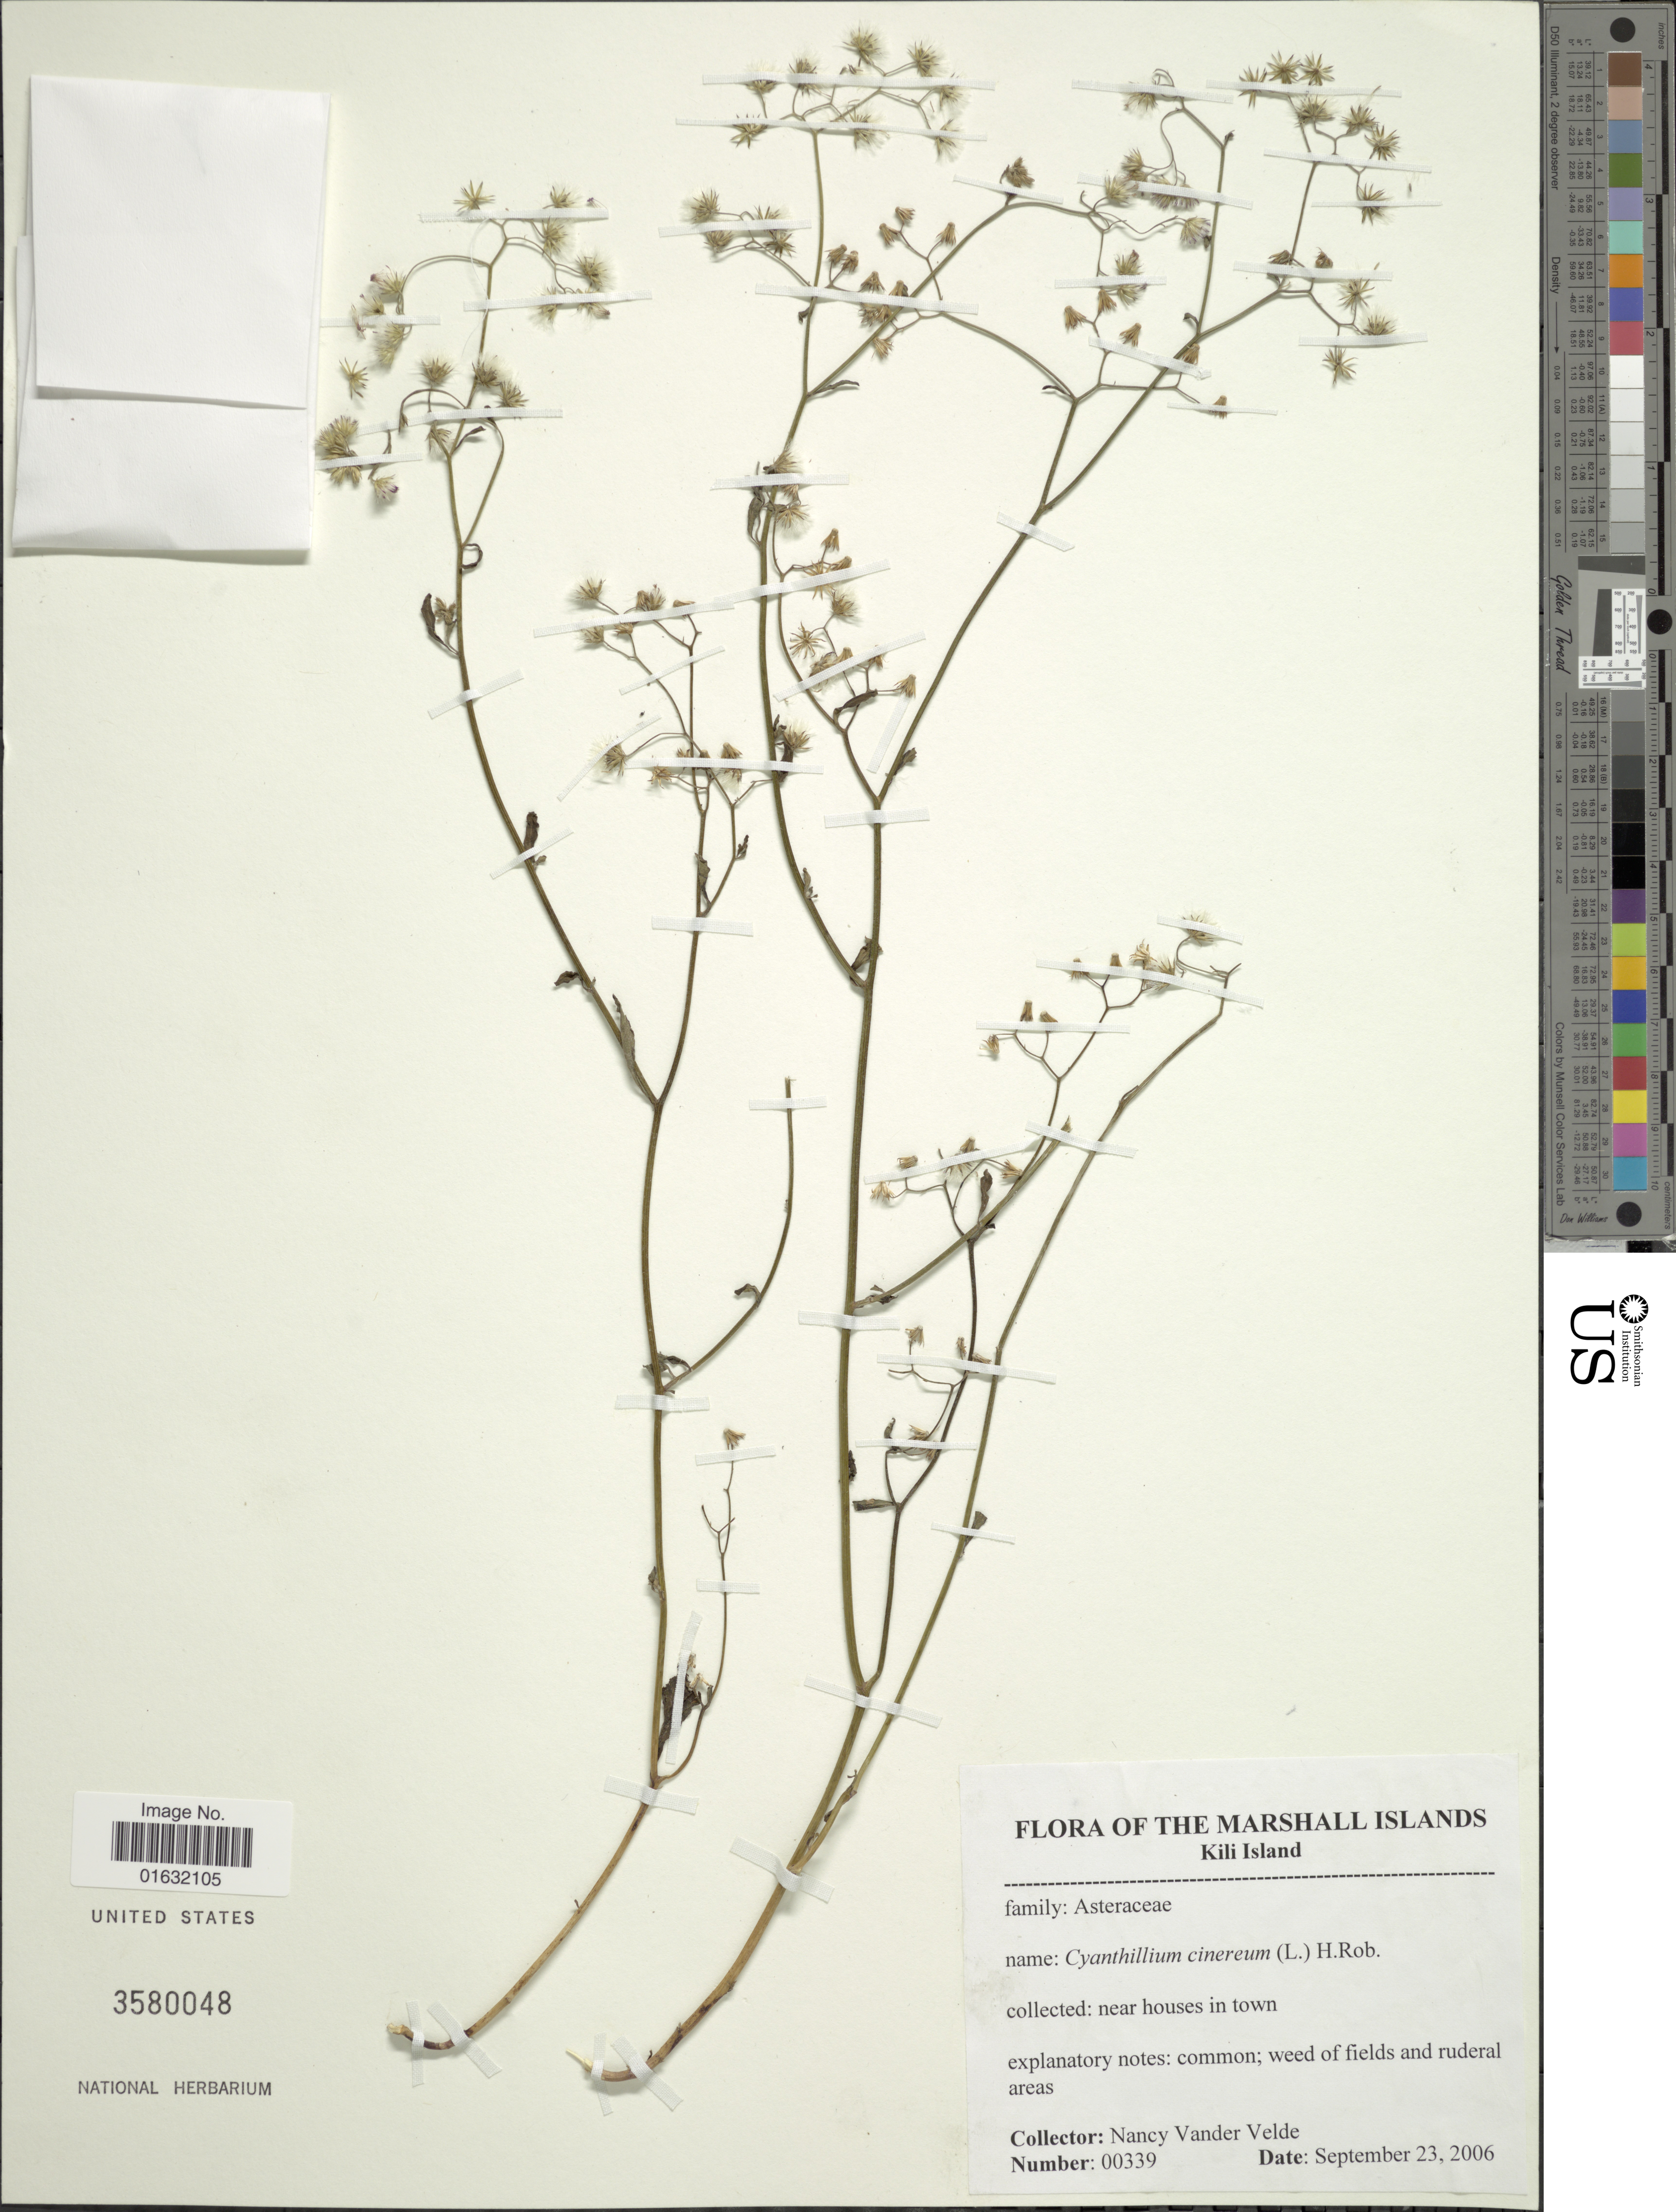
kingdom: Plantae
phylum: Tracheophyta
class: Magnoliopsida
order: Asterales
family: Asteraceae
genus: Cyanthillium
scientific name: Cyanthillium cinereum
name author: (L.) H. Rob.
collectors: N. Vander Velde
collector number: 00339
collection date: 2006-09-23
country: Marshall Islands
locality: The Marshall Islands, Kili Island, near houses in town.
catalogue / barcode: US 3580048